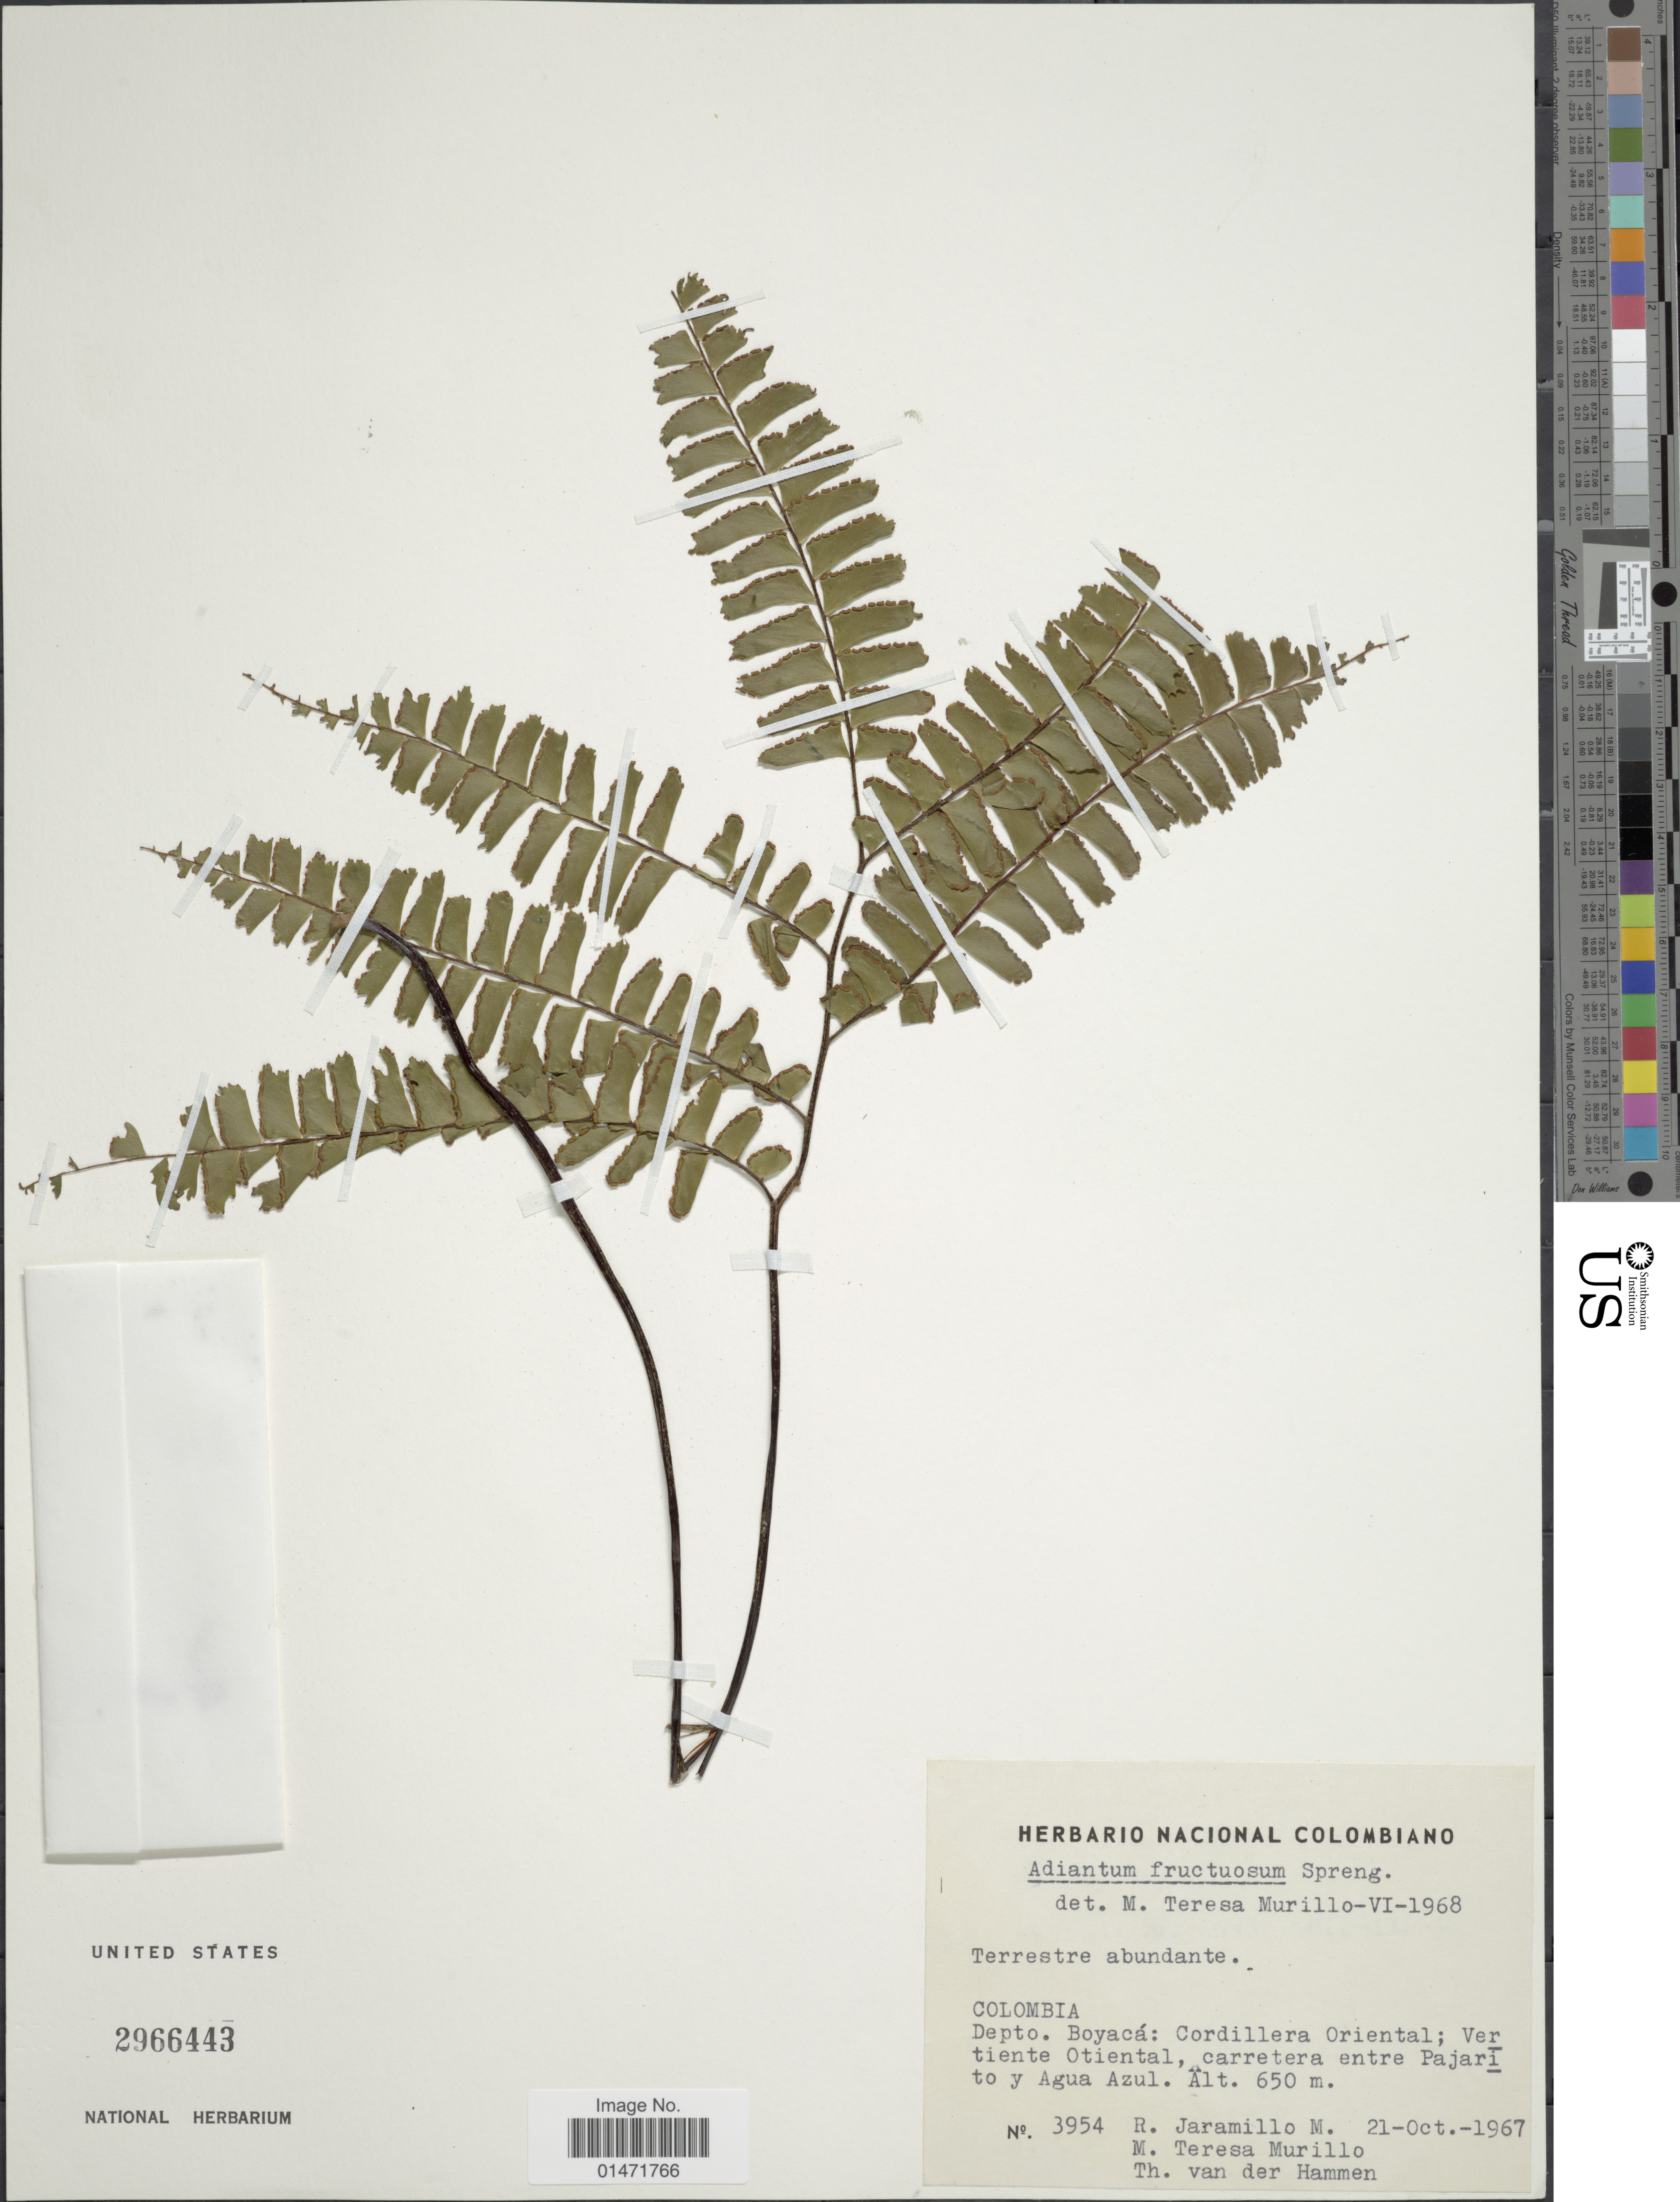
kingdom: Plantae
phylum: Tracheophyta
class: Polypodiopsida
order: Polypodiales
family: Pteridaceae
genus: Adiantum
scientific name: Adiantum tetraphyllum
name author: Humb. & Bonpl. ex Willd.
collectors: R. Jaramillo M., M. Murillo & T. Hammen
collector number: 3954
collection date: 1967-10-21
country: Colombia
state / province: Boyacá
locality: Cordillera Oriental; Vertiente Otiental, carretera entre Pajarito y Agua Azul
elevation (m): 650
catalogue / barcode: US 2966443